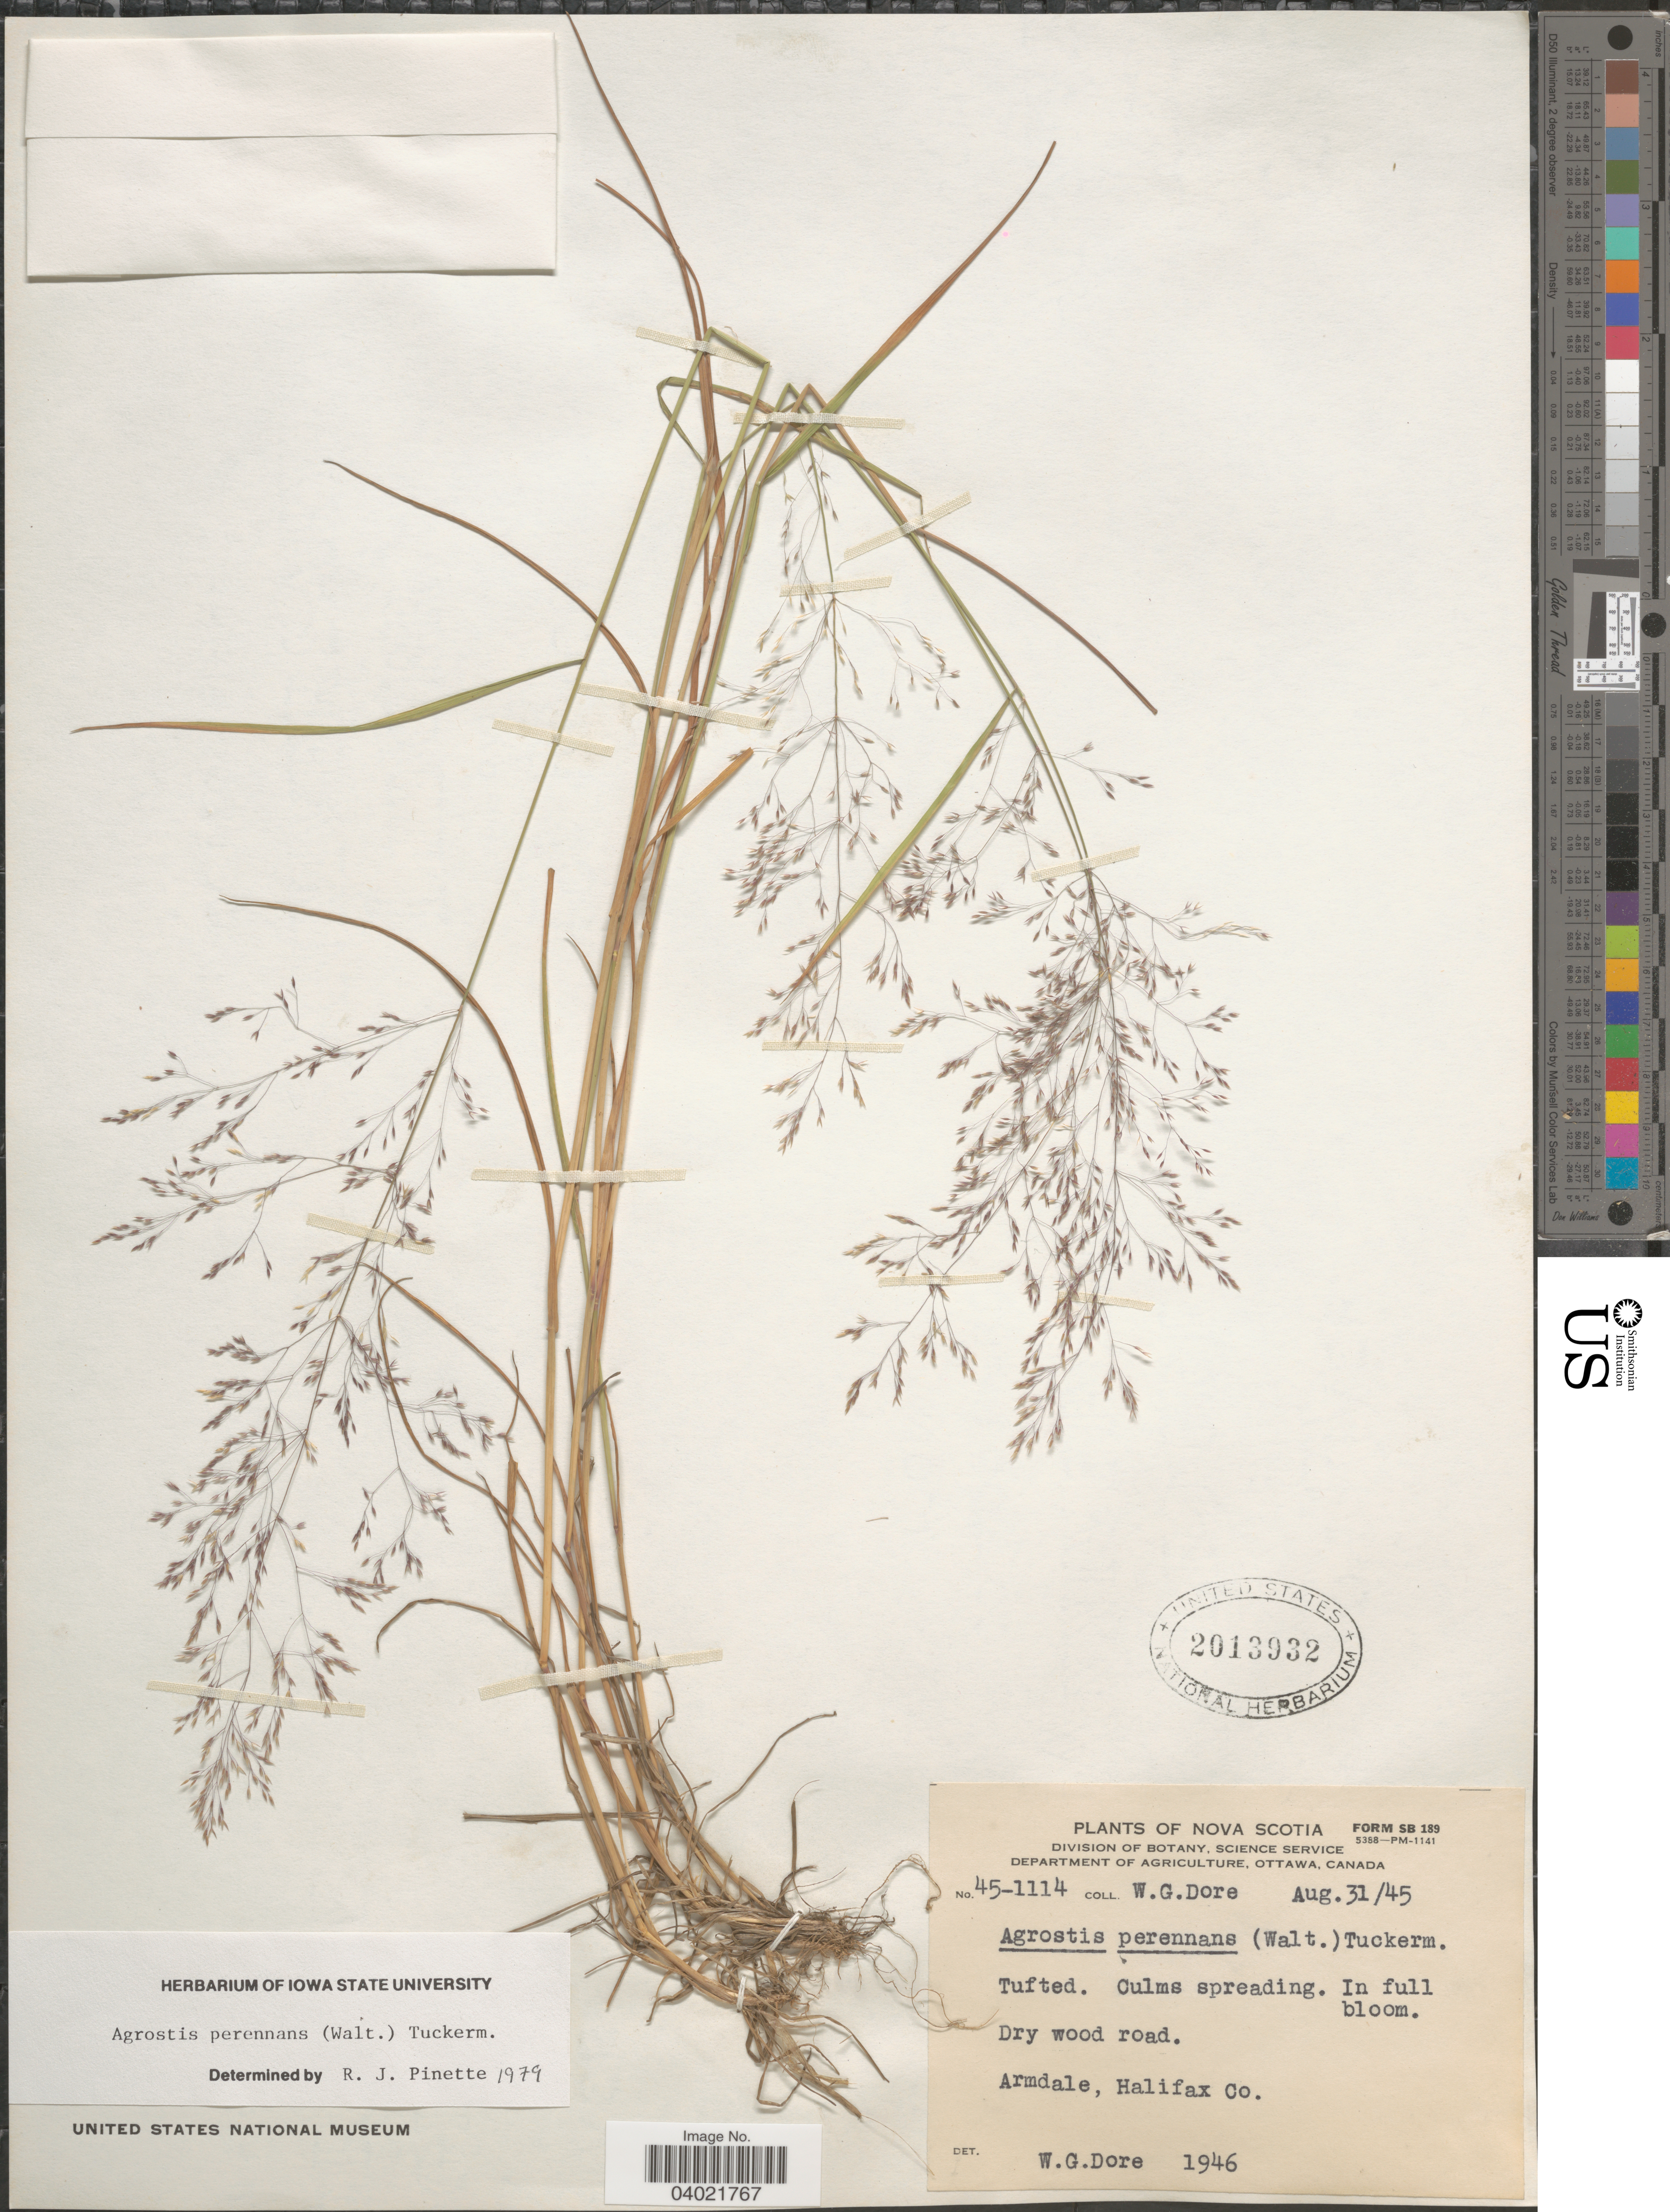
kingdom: Plantae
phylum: Tracheophyta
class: Liliopsida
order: Poales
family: Poaceae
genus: Agrostis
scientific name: Agrostis perennans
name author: (Walter) Tuck.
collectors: W. Dore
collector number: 45-1114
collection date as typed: Transcribed d/m/y: 31/8/45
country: Canada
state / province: Nova Scotia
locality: Dry wood road. Armdale, Halifax Co.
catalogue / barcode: US 2013932